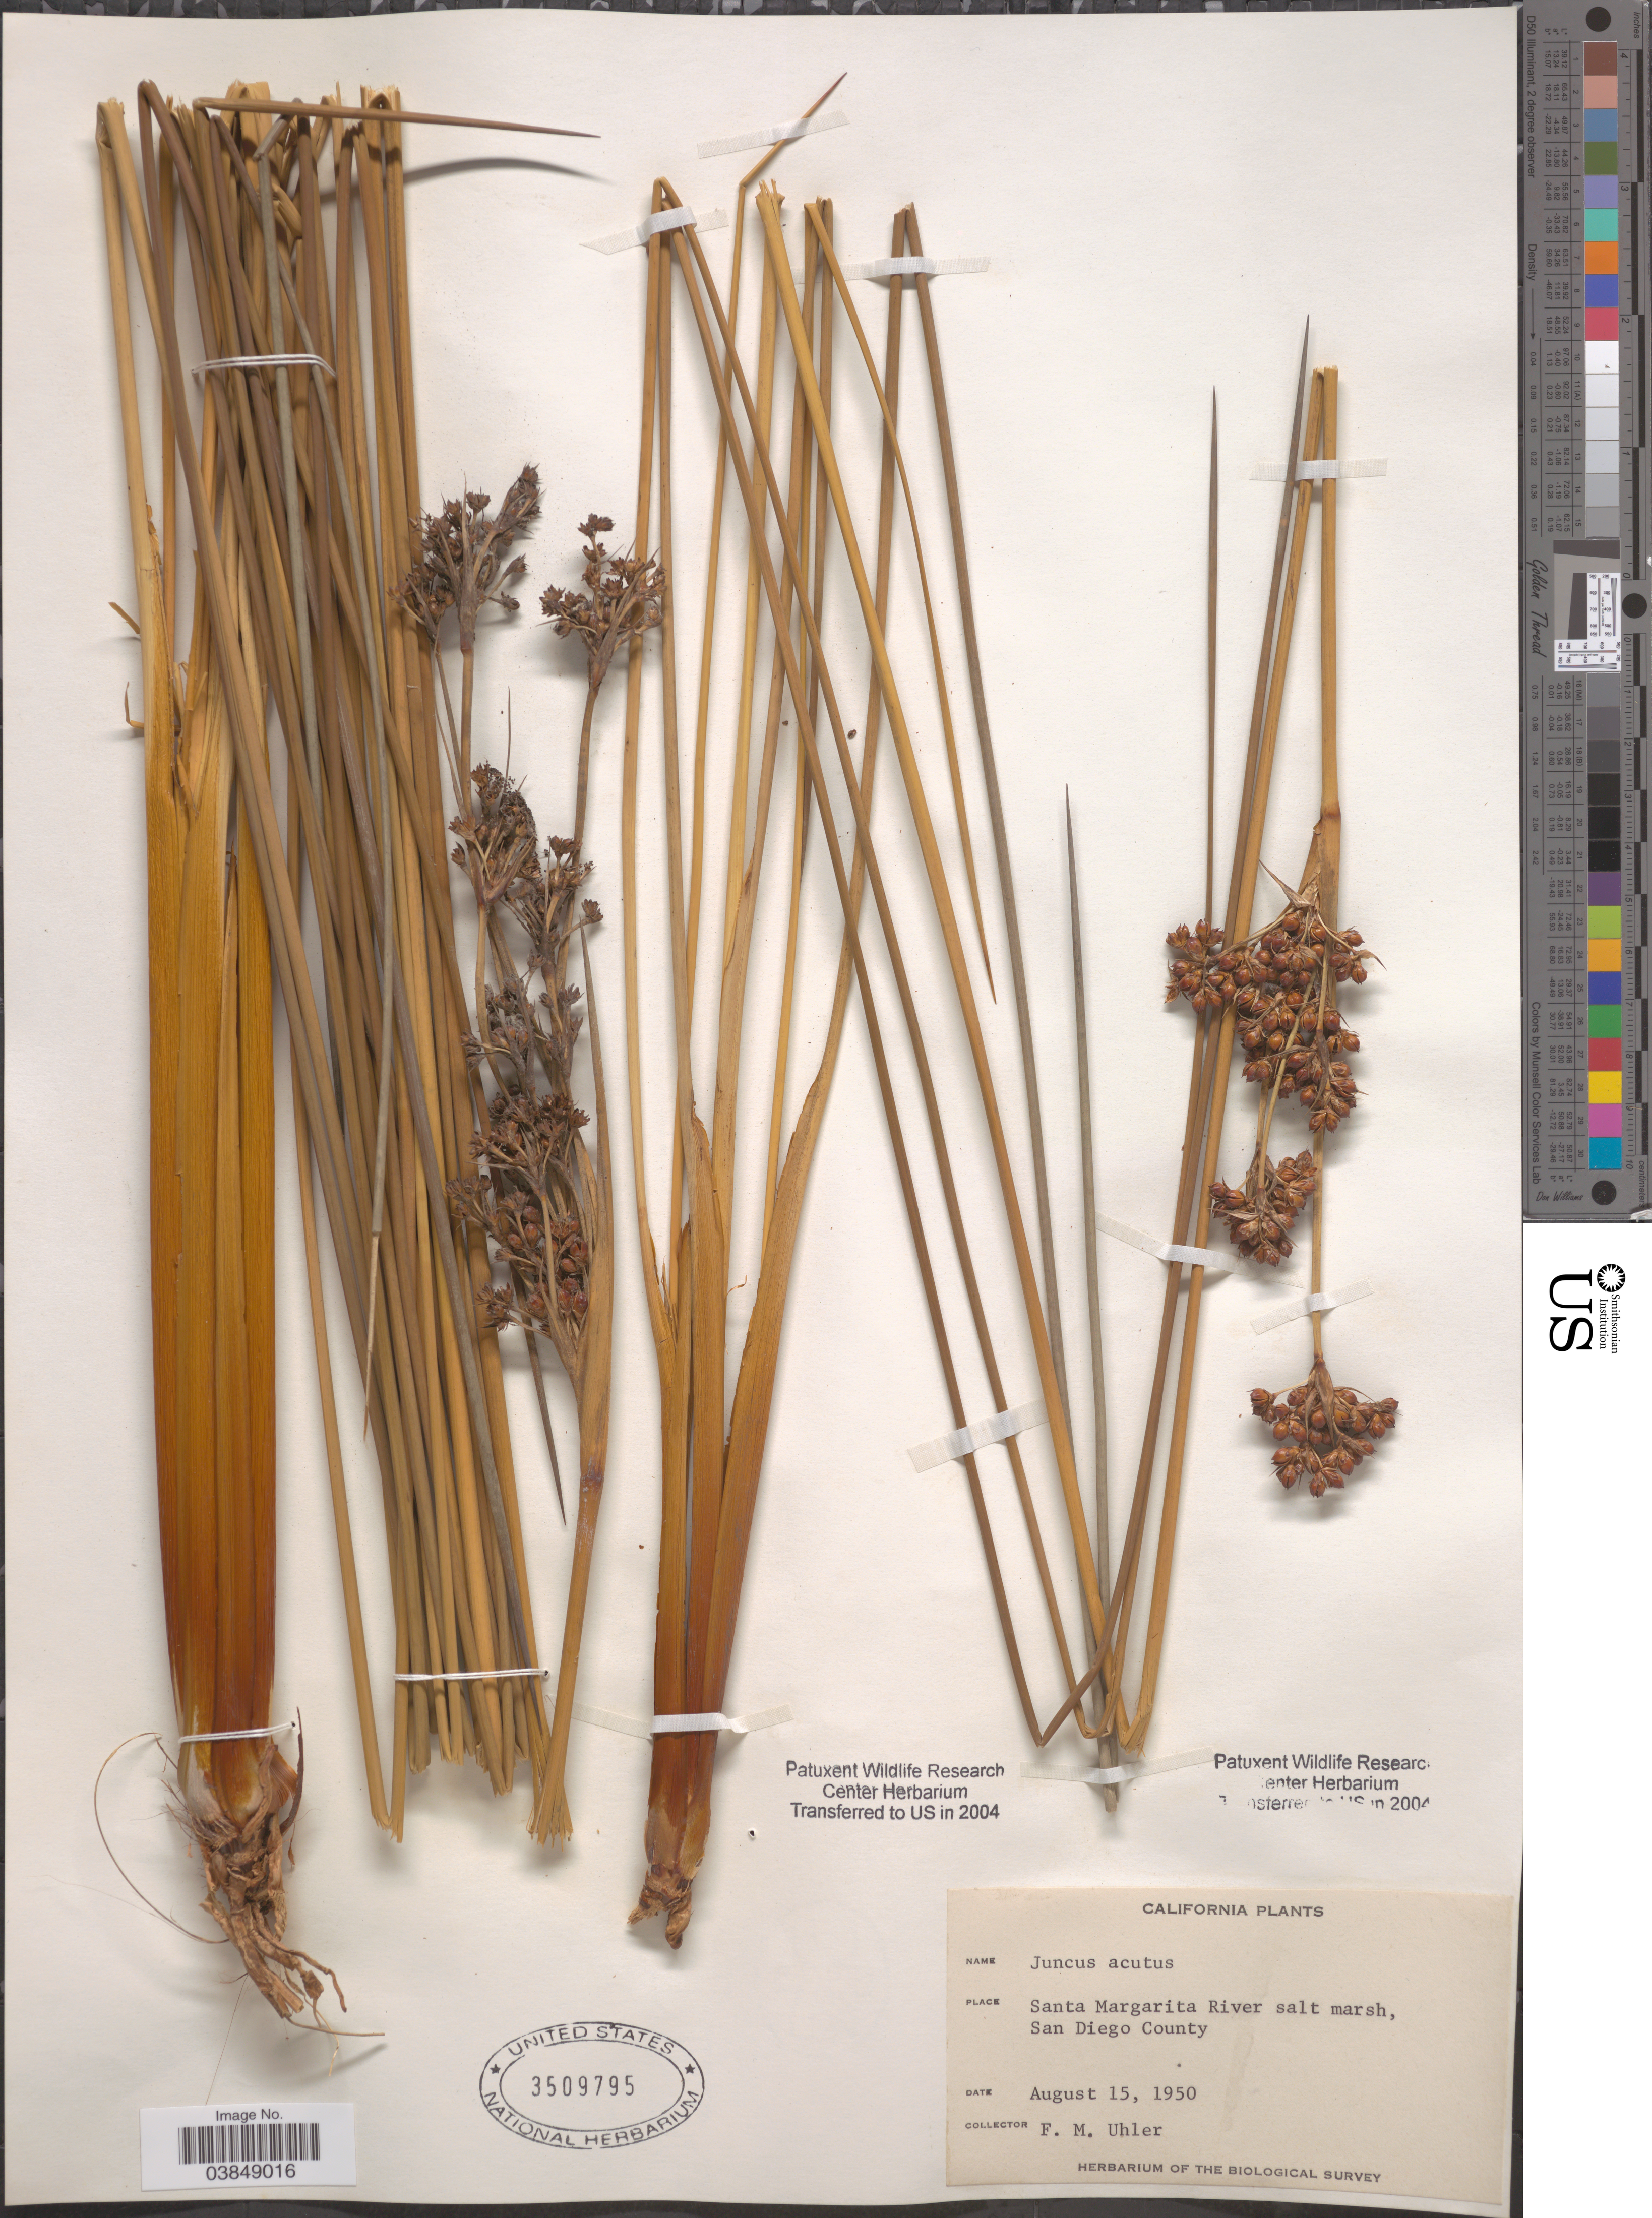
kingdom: Plantae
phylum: Tracheophyta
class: Liliopsida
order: Poales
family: Juncaceae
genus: Juncus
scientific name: Juncus acutus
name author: L.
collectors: F. M. Uhler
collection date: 1950-08-15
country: United States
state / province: California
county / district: San Diego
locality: Santa Margarita river salt marsh, San Diego County.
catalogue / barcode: US 3509795